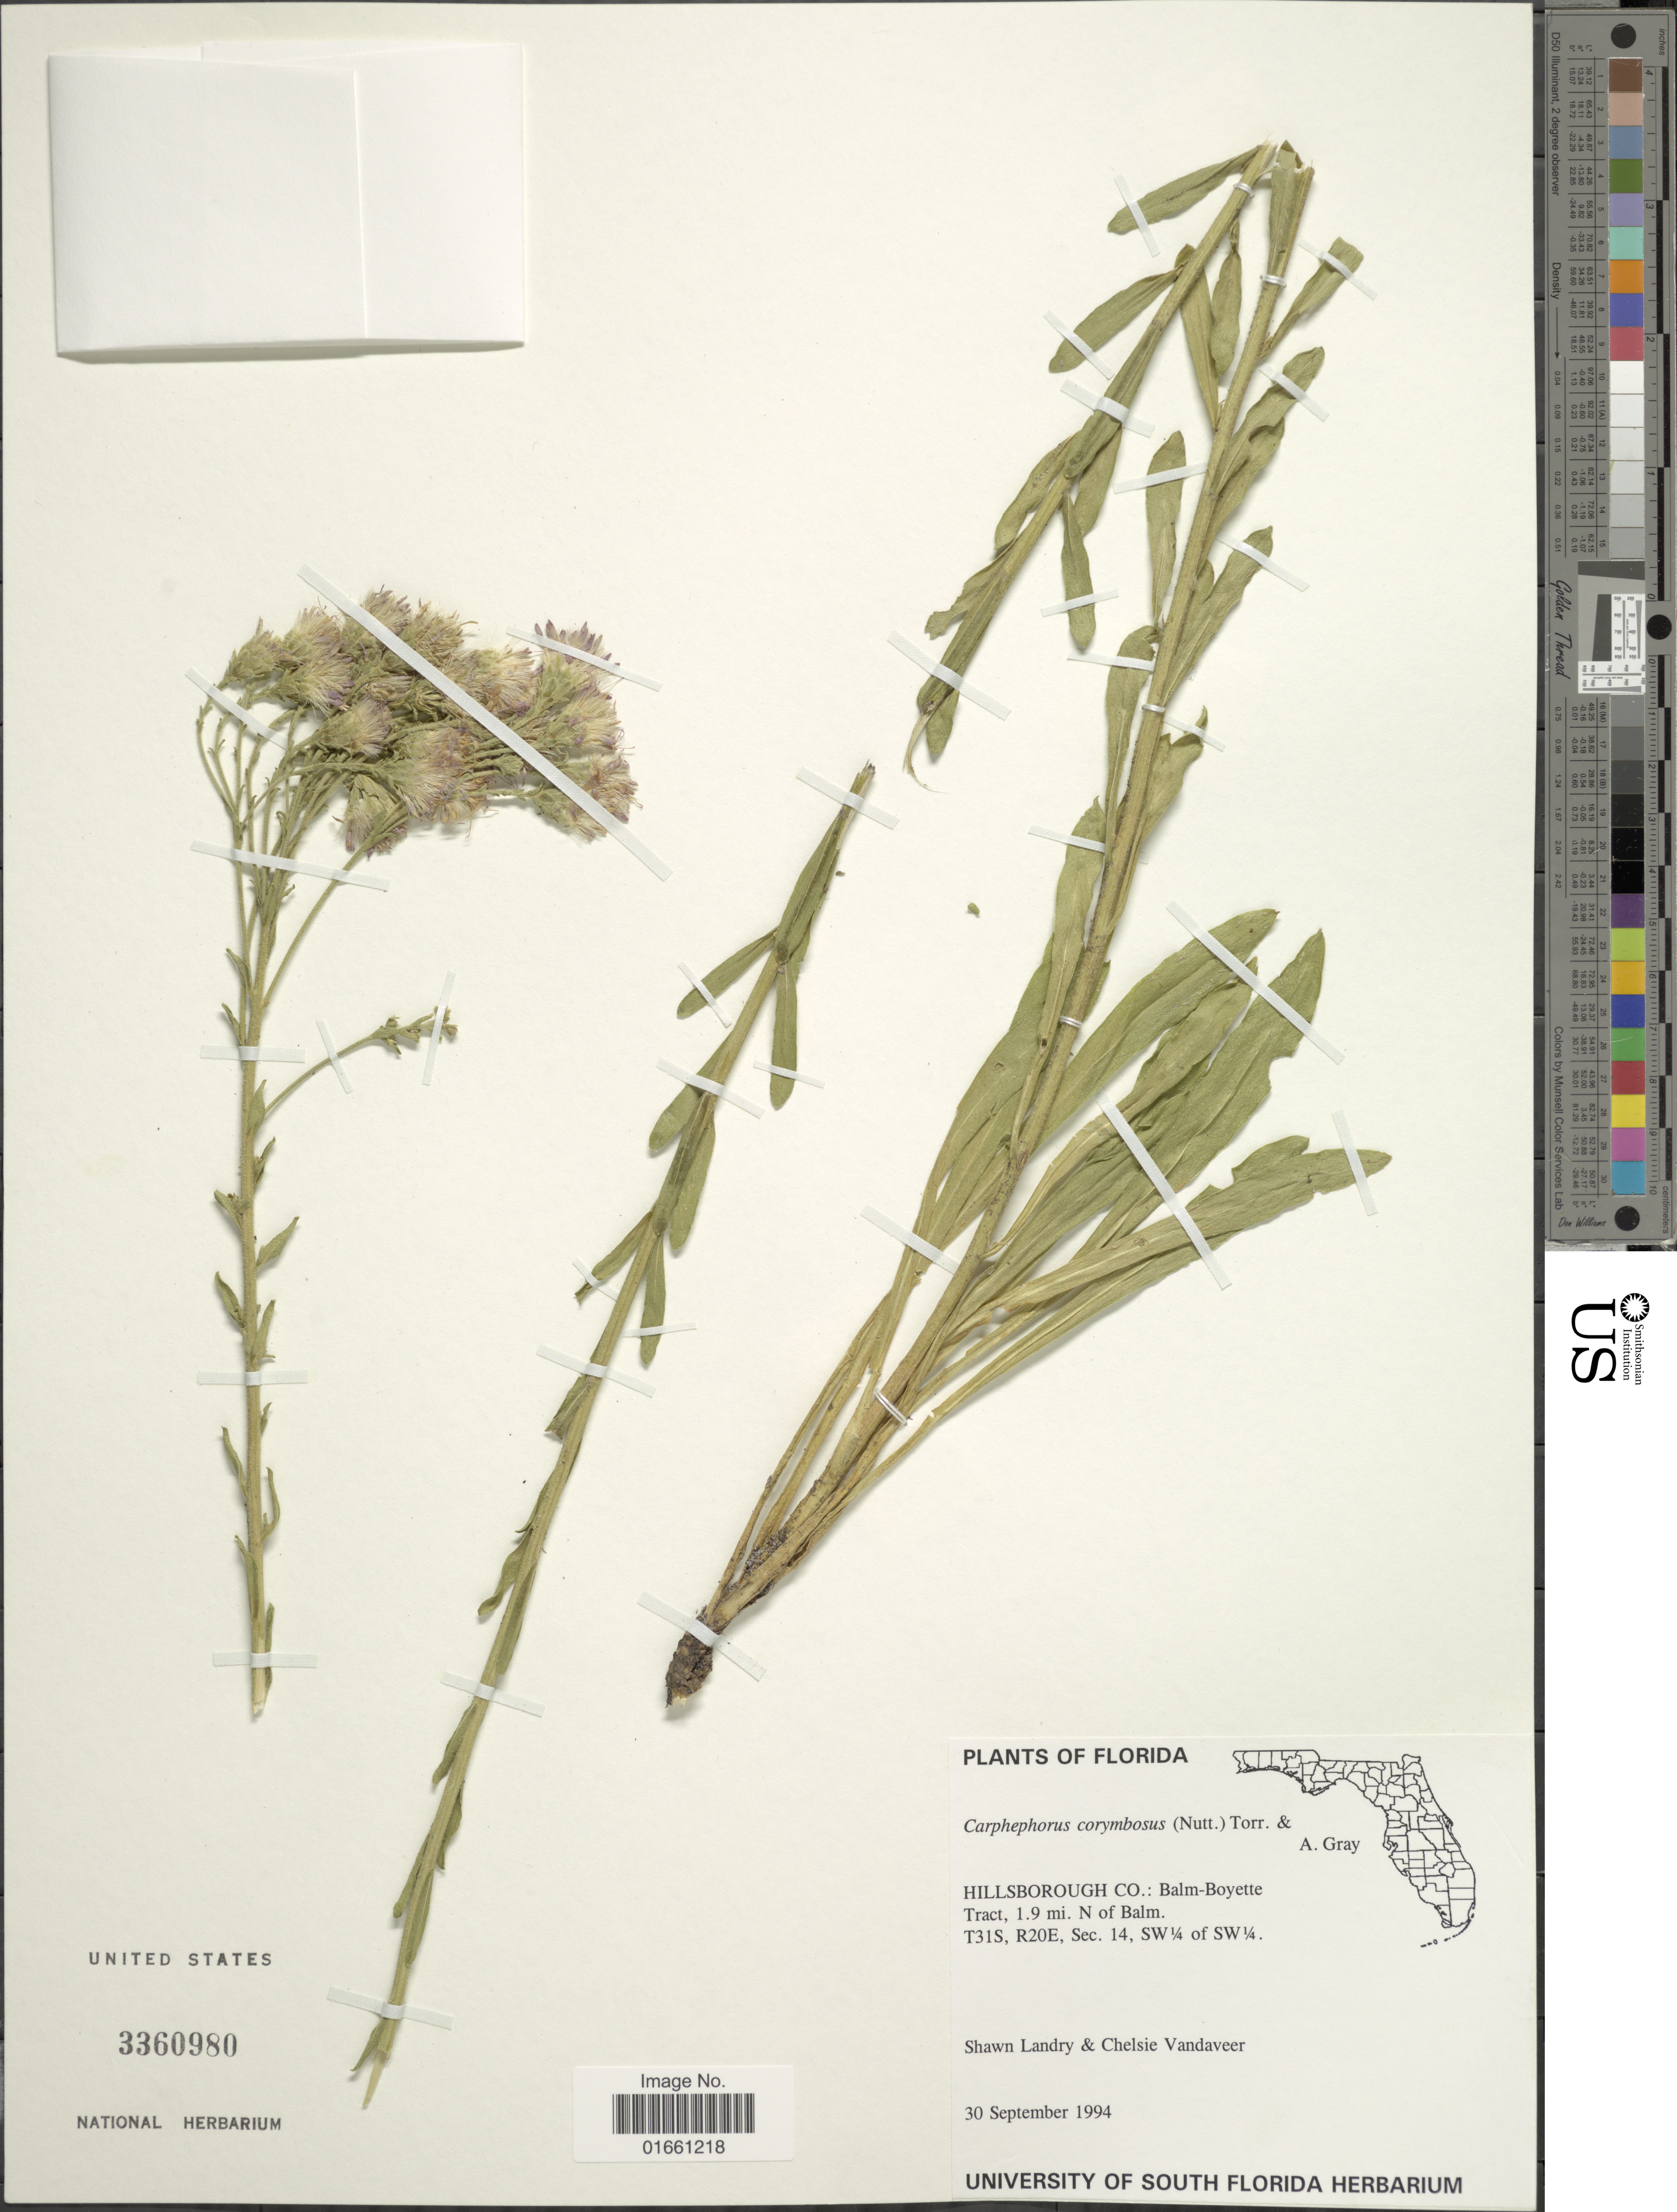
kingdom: Plantae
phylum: Tracheophyta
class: Magnoliopsida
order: Asterales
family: Asteraceae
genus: Carphephorus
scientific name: Carphephorus corymbosus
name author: (Nutt.) Torr. & A. Gray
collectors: S. Landry & C. Vandaveer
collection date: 1994-09-30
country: United States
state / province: Florida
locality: Hillsborough Co.: Balm - Boyette, Tract, 1.9 mi N of Balm. T31S, R20E, Sec. 14 SW¼ of SW¼.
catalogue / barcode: US 3360980